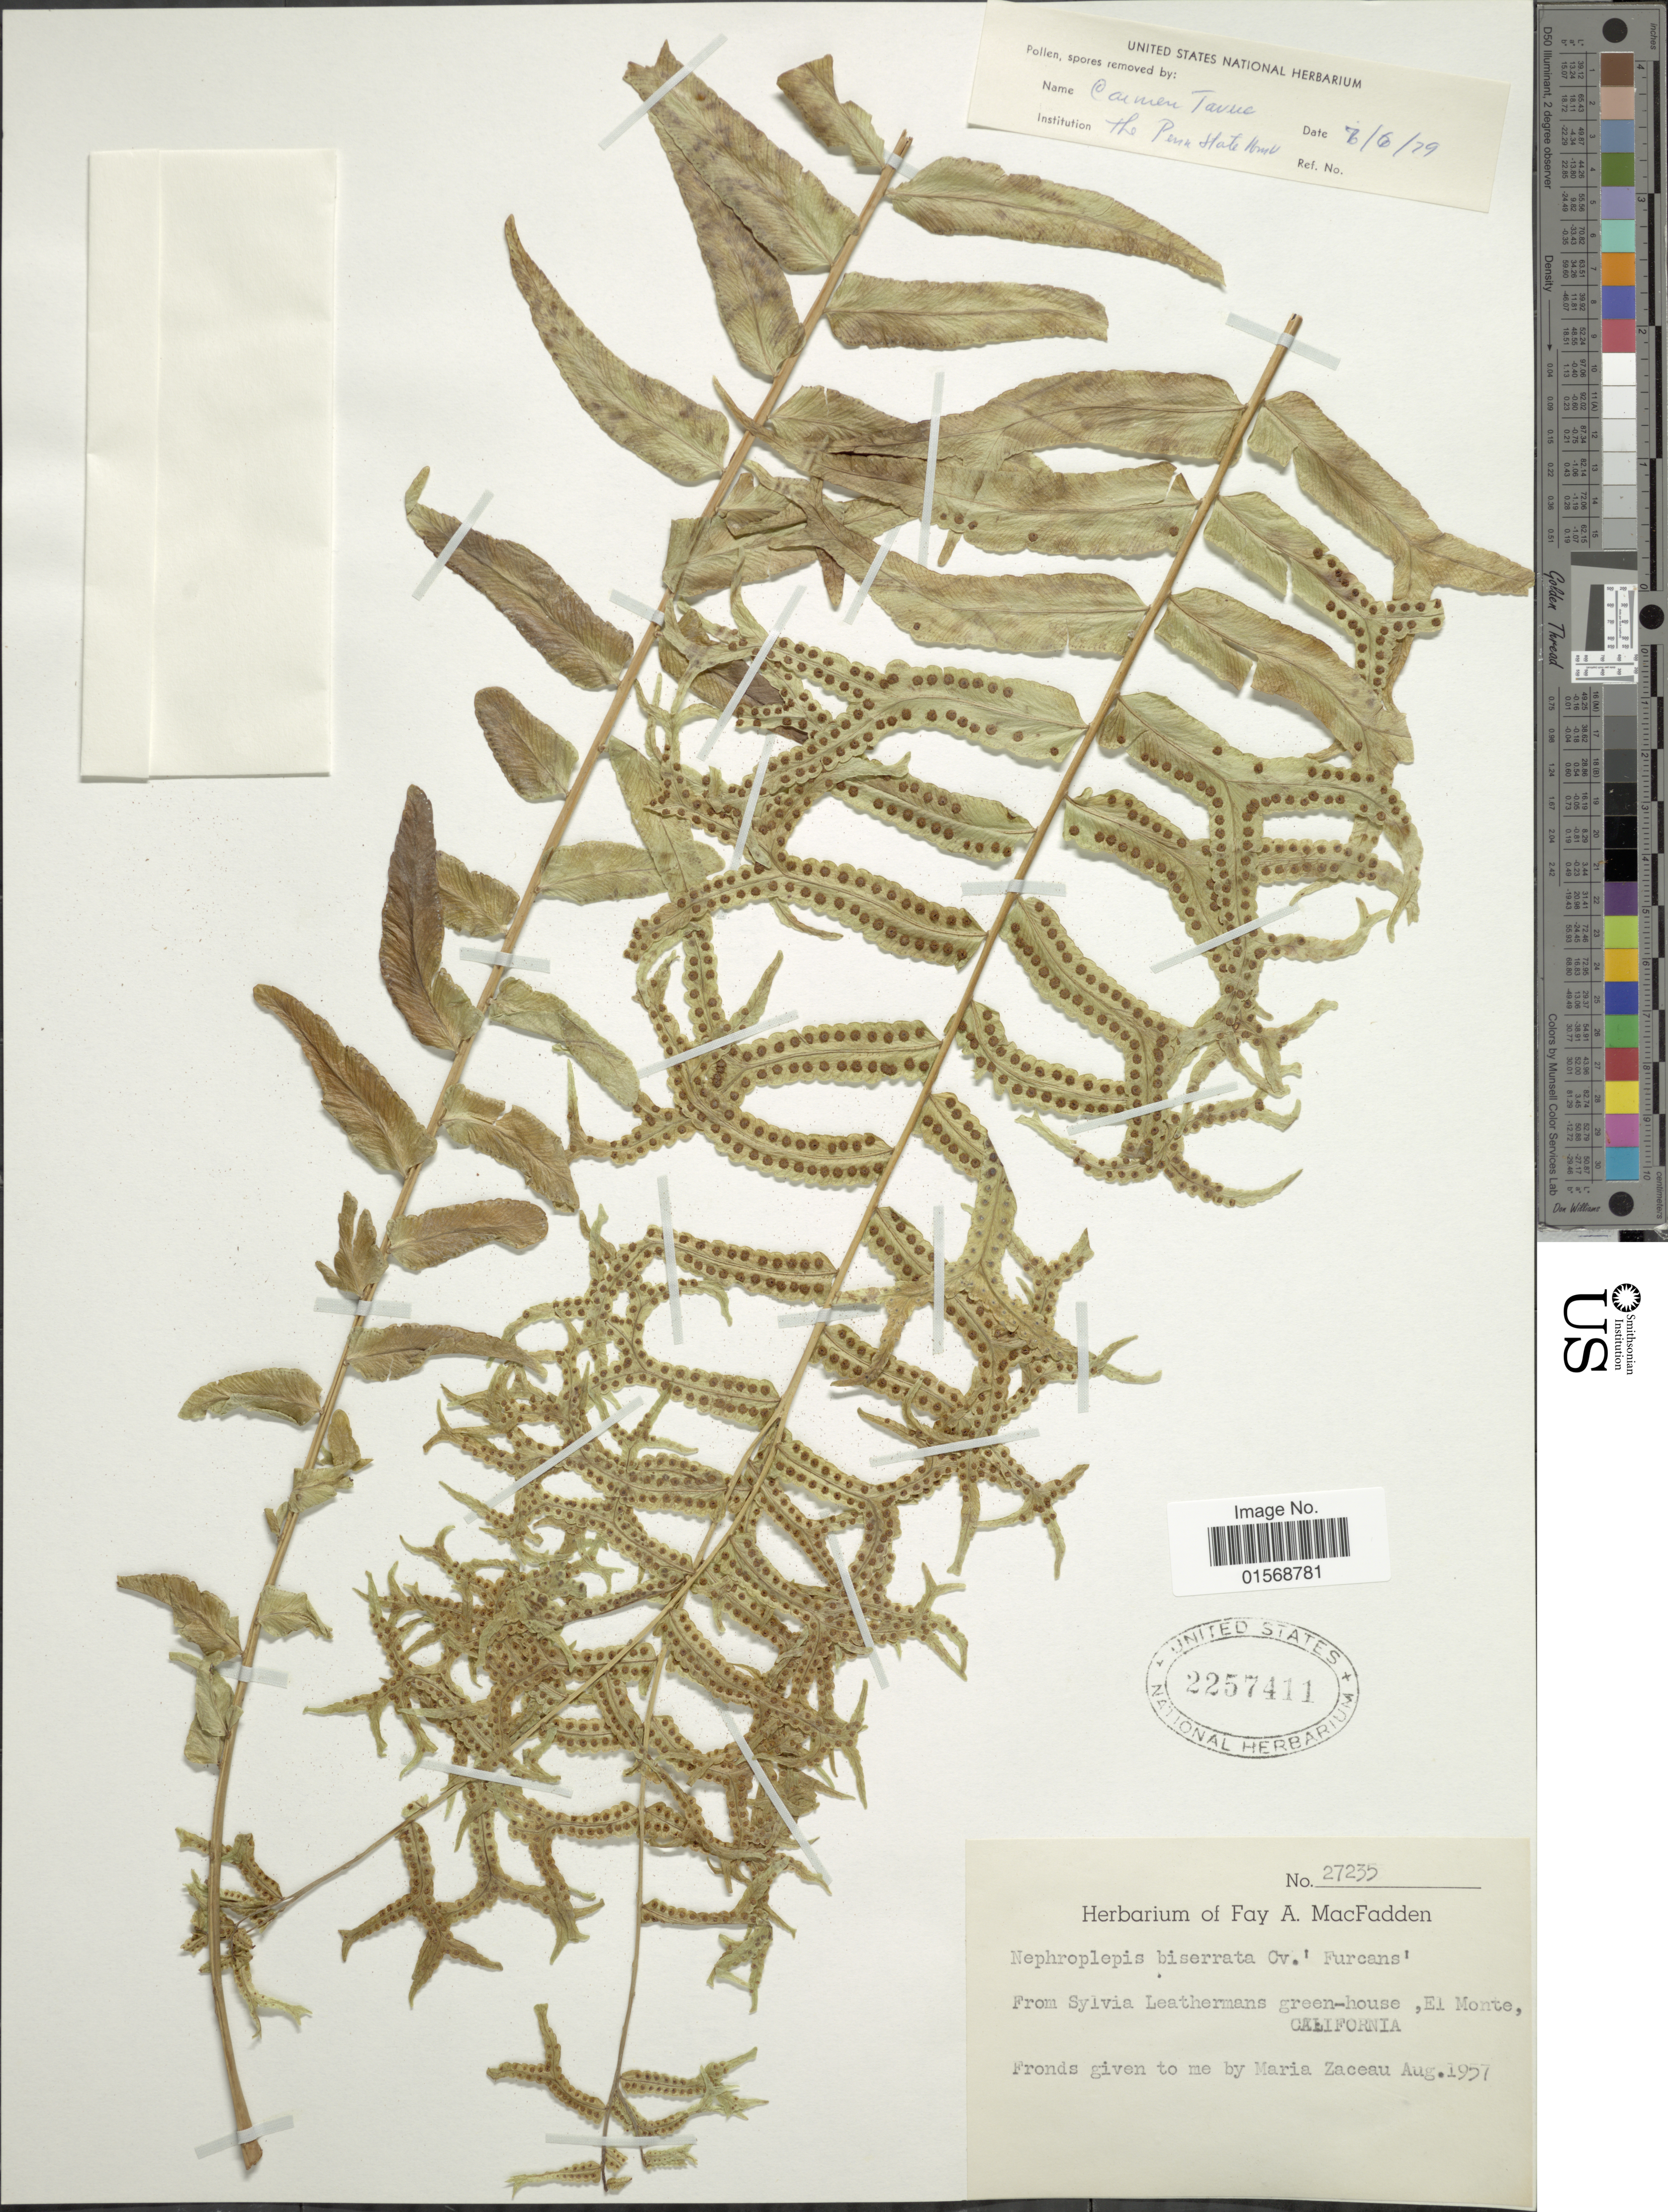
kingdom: Plantae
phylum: Tracheophyta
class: Polypodiopsida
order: Polypodiales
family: Nephrolepidaceae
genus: Nephrolepis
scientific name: Nephrolepis falcata 'Furcans'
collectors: ex herb. Fay A. MacFadden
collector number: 27235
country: United States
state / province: California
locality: Green-house, El Monte, California.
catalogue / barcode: US 2257411